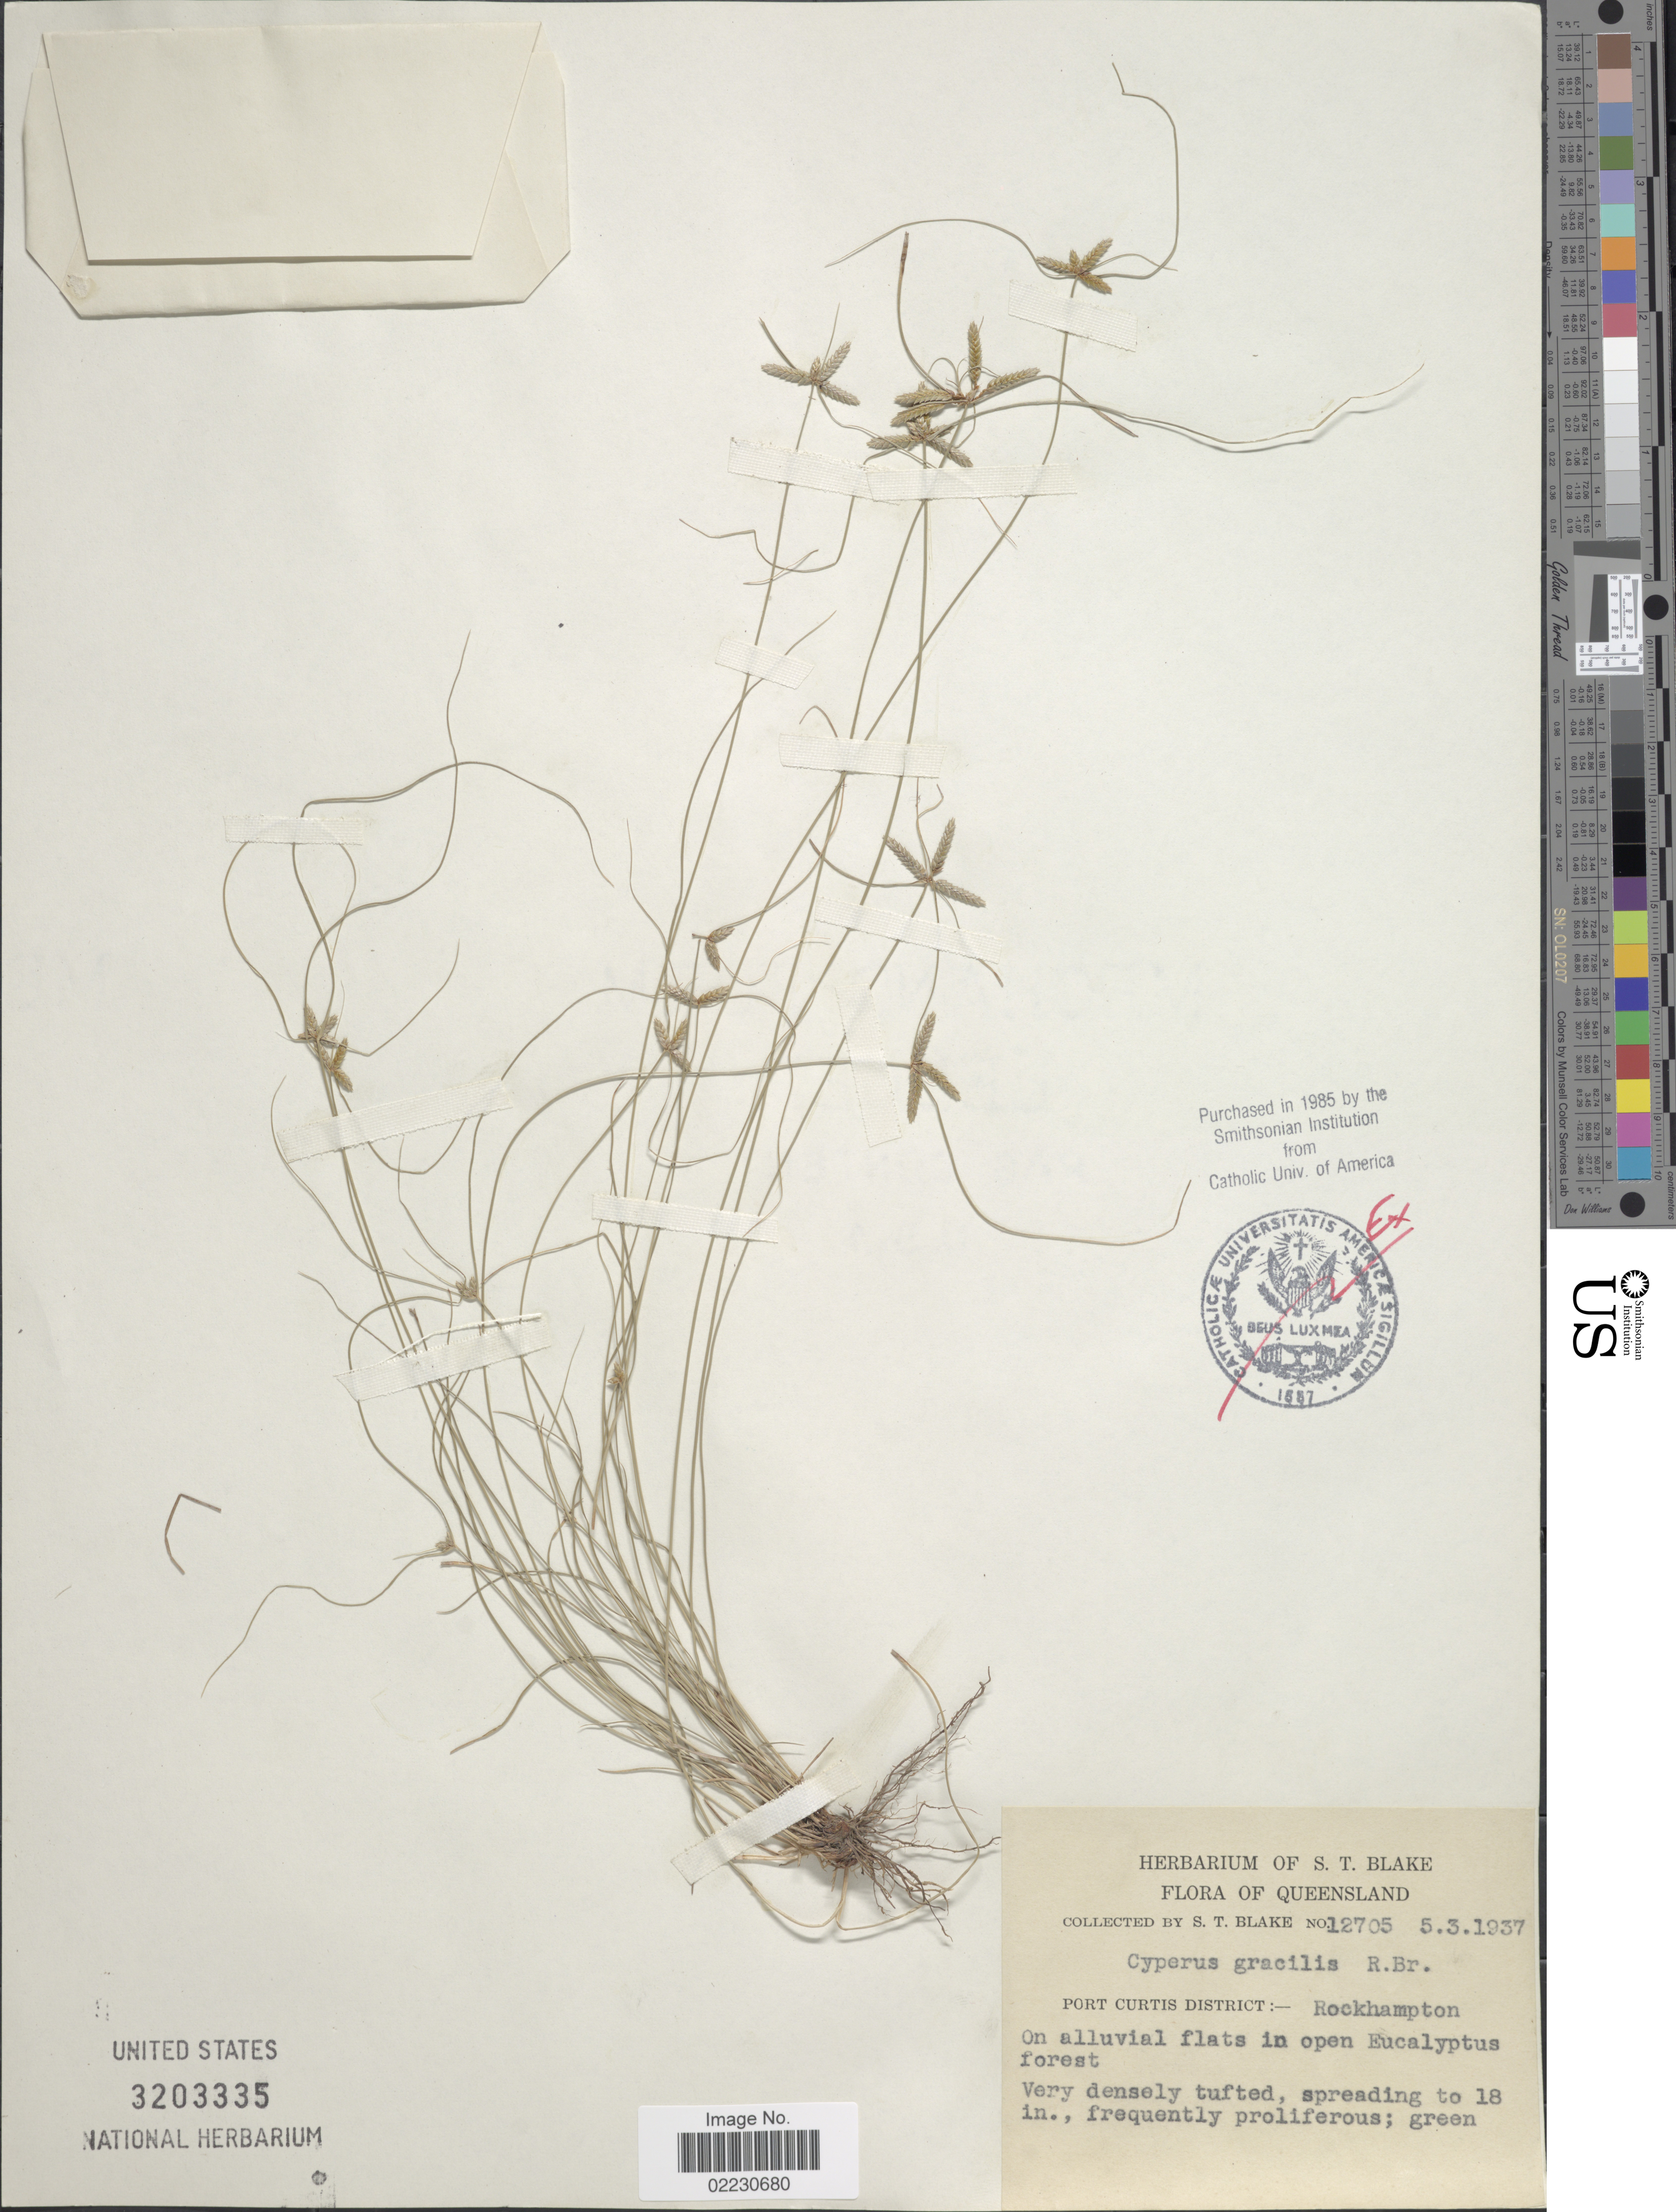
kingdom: Plantae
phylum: Tracheophyta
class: Liliopsida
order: Poales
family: Cyperaceae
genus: Cyperus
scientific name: Cyperus gracilis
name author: R. Br.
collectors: S. T. Blake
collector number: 12705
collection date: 1937-03-05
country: Australia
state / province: Queensland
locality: Port Curtis District; - Rockhampton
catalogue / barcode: US 3203335